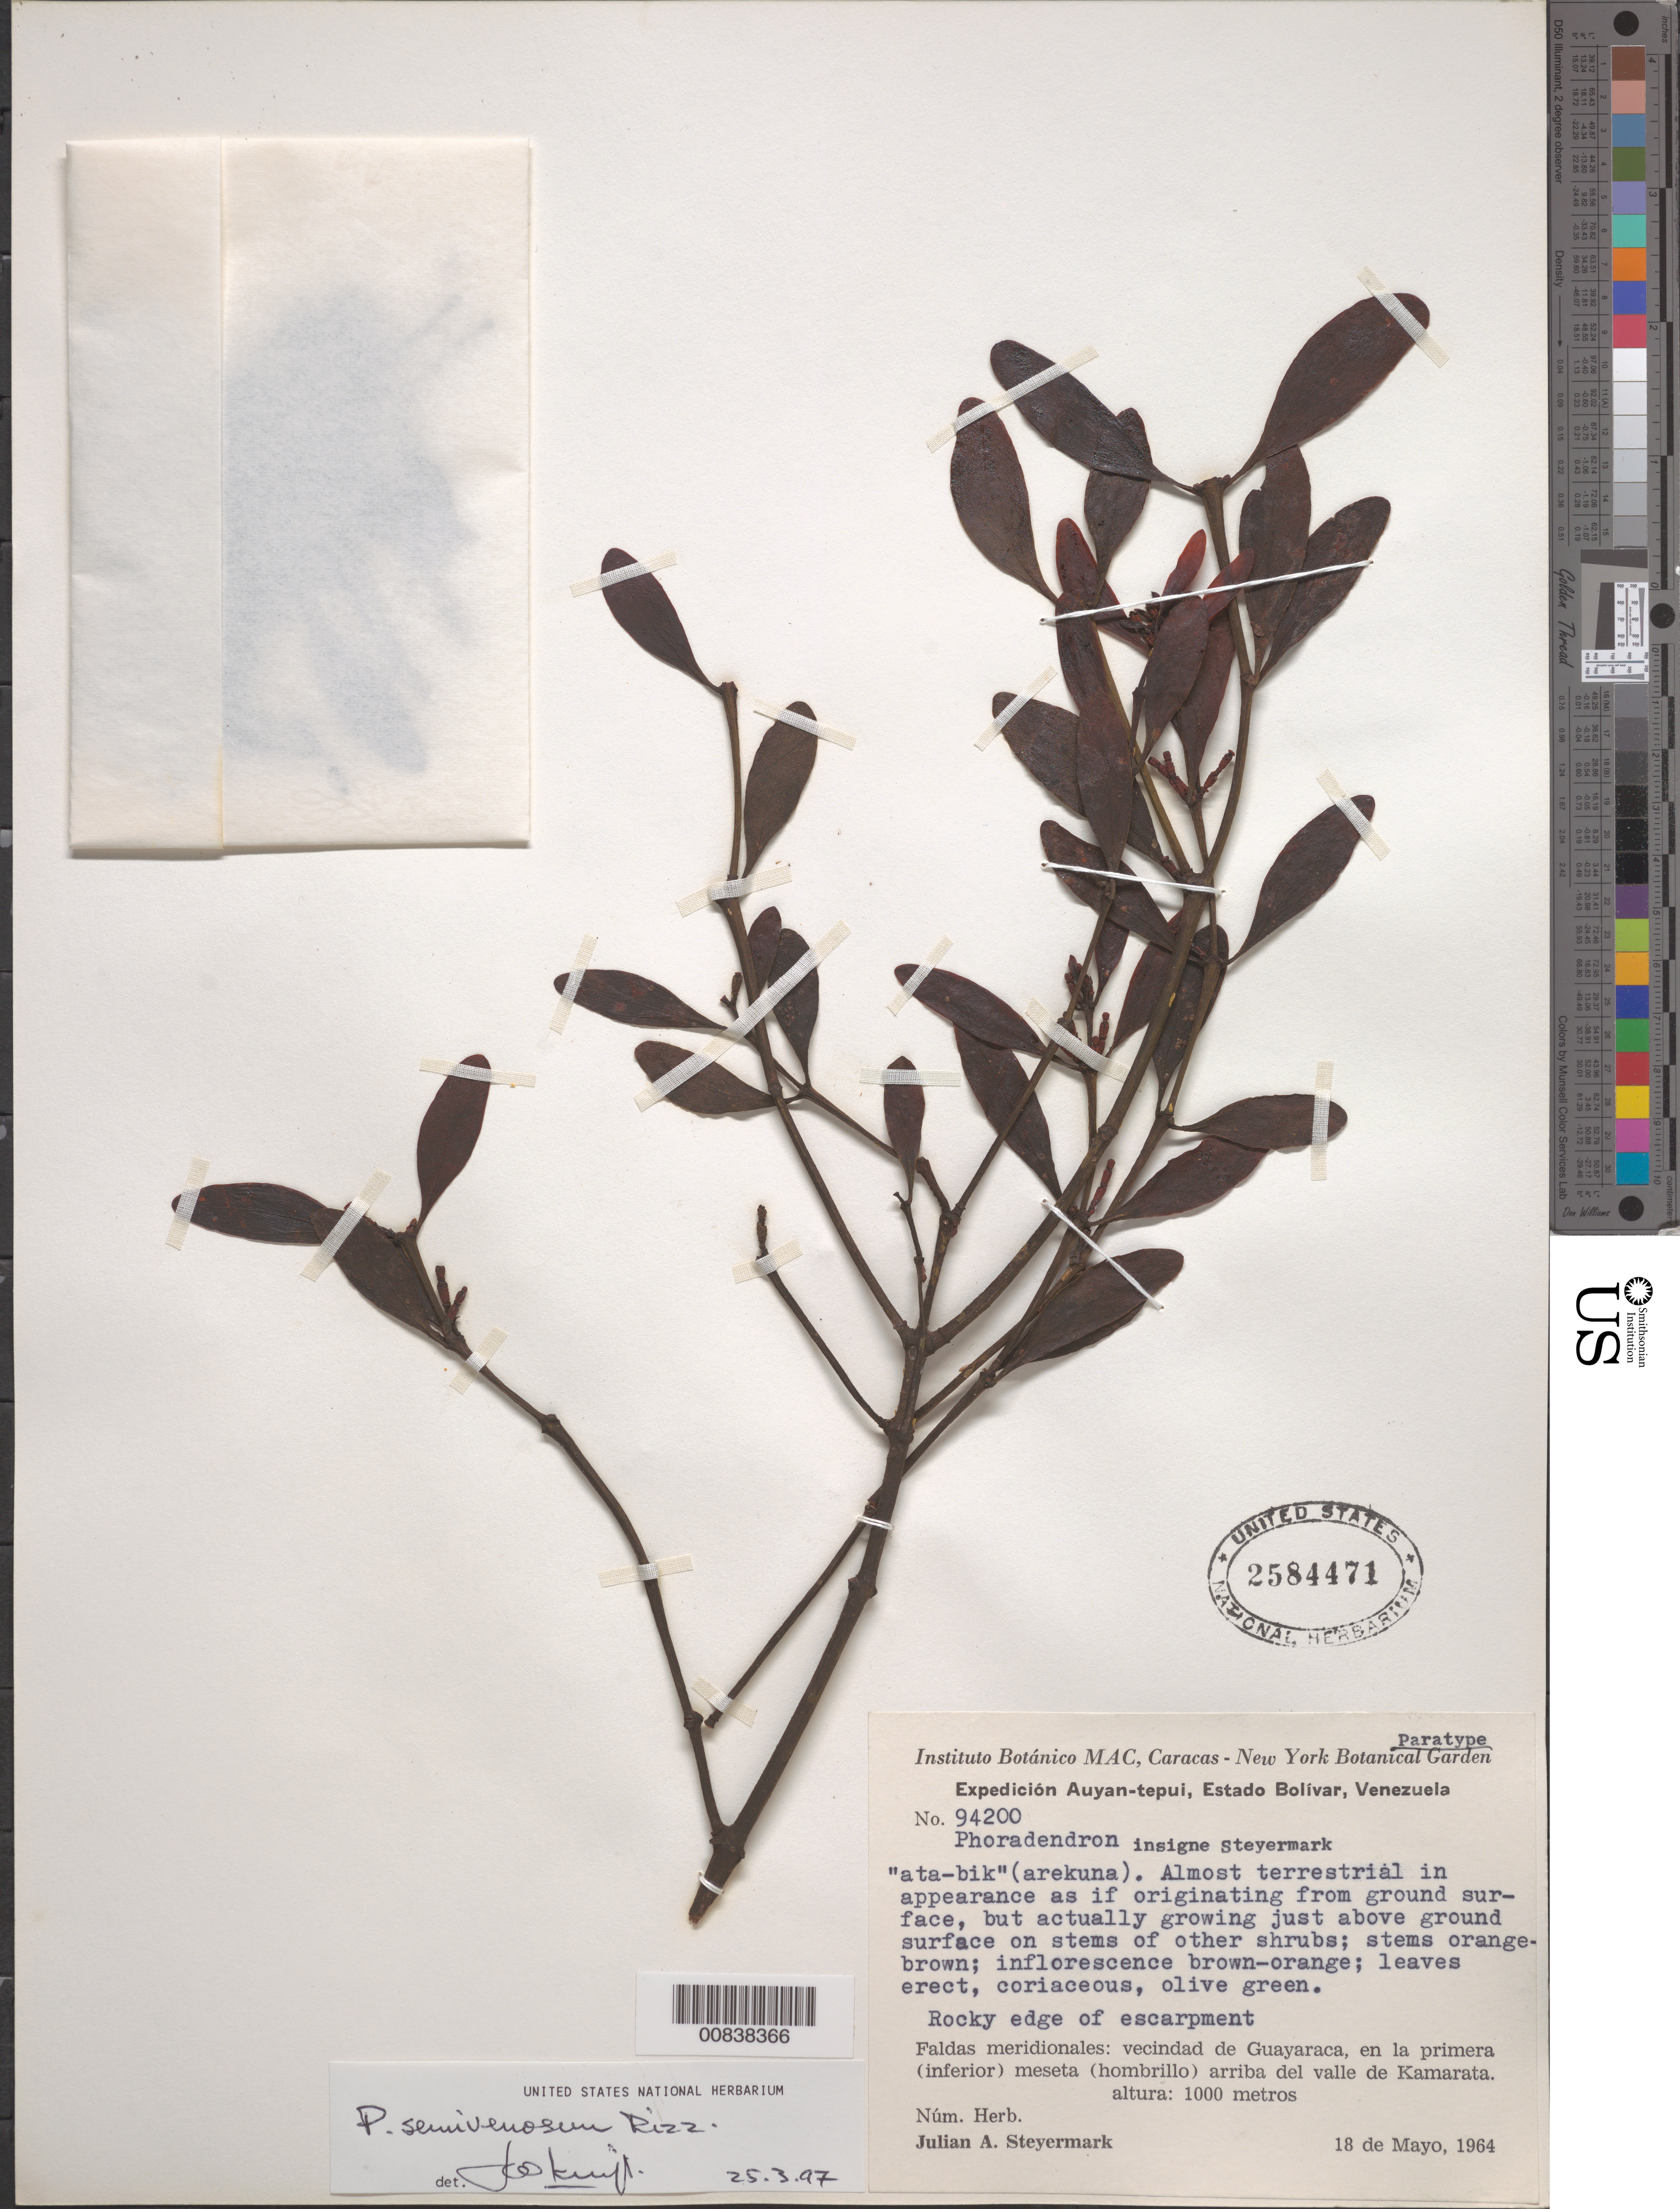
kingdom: Plantae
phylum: Tracheophyta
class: Magnoliopsida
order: Santalales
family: Viscaceae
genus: Phoradendron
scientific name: Phoradendron semivenosum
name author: Rizzini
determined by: Kuijt, Job, (CANADA)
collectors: J. Steyermark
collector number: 94200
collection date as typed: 18-May-64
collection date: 1964-05-18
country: Venezuela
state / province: Bolívar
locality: Auyantepuí, valle de Kamarata, Guayaraca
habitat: Rocky edge of escarpment; almost terrestrial in appearance as if orig. from ground level, but actually growing just above ground surface on stems…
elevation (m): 1000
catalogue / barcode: US 2584471